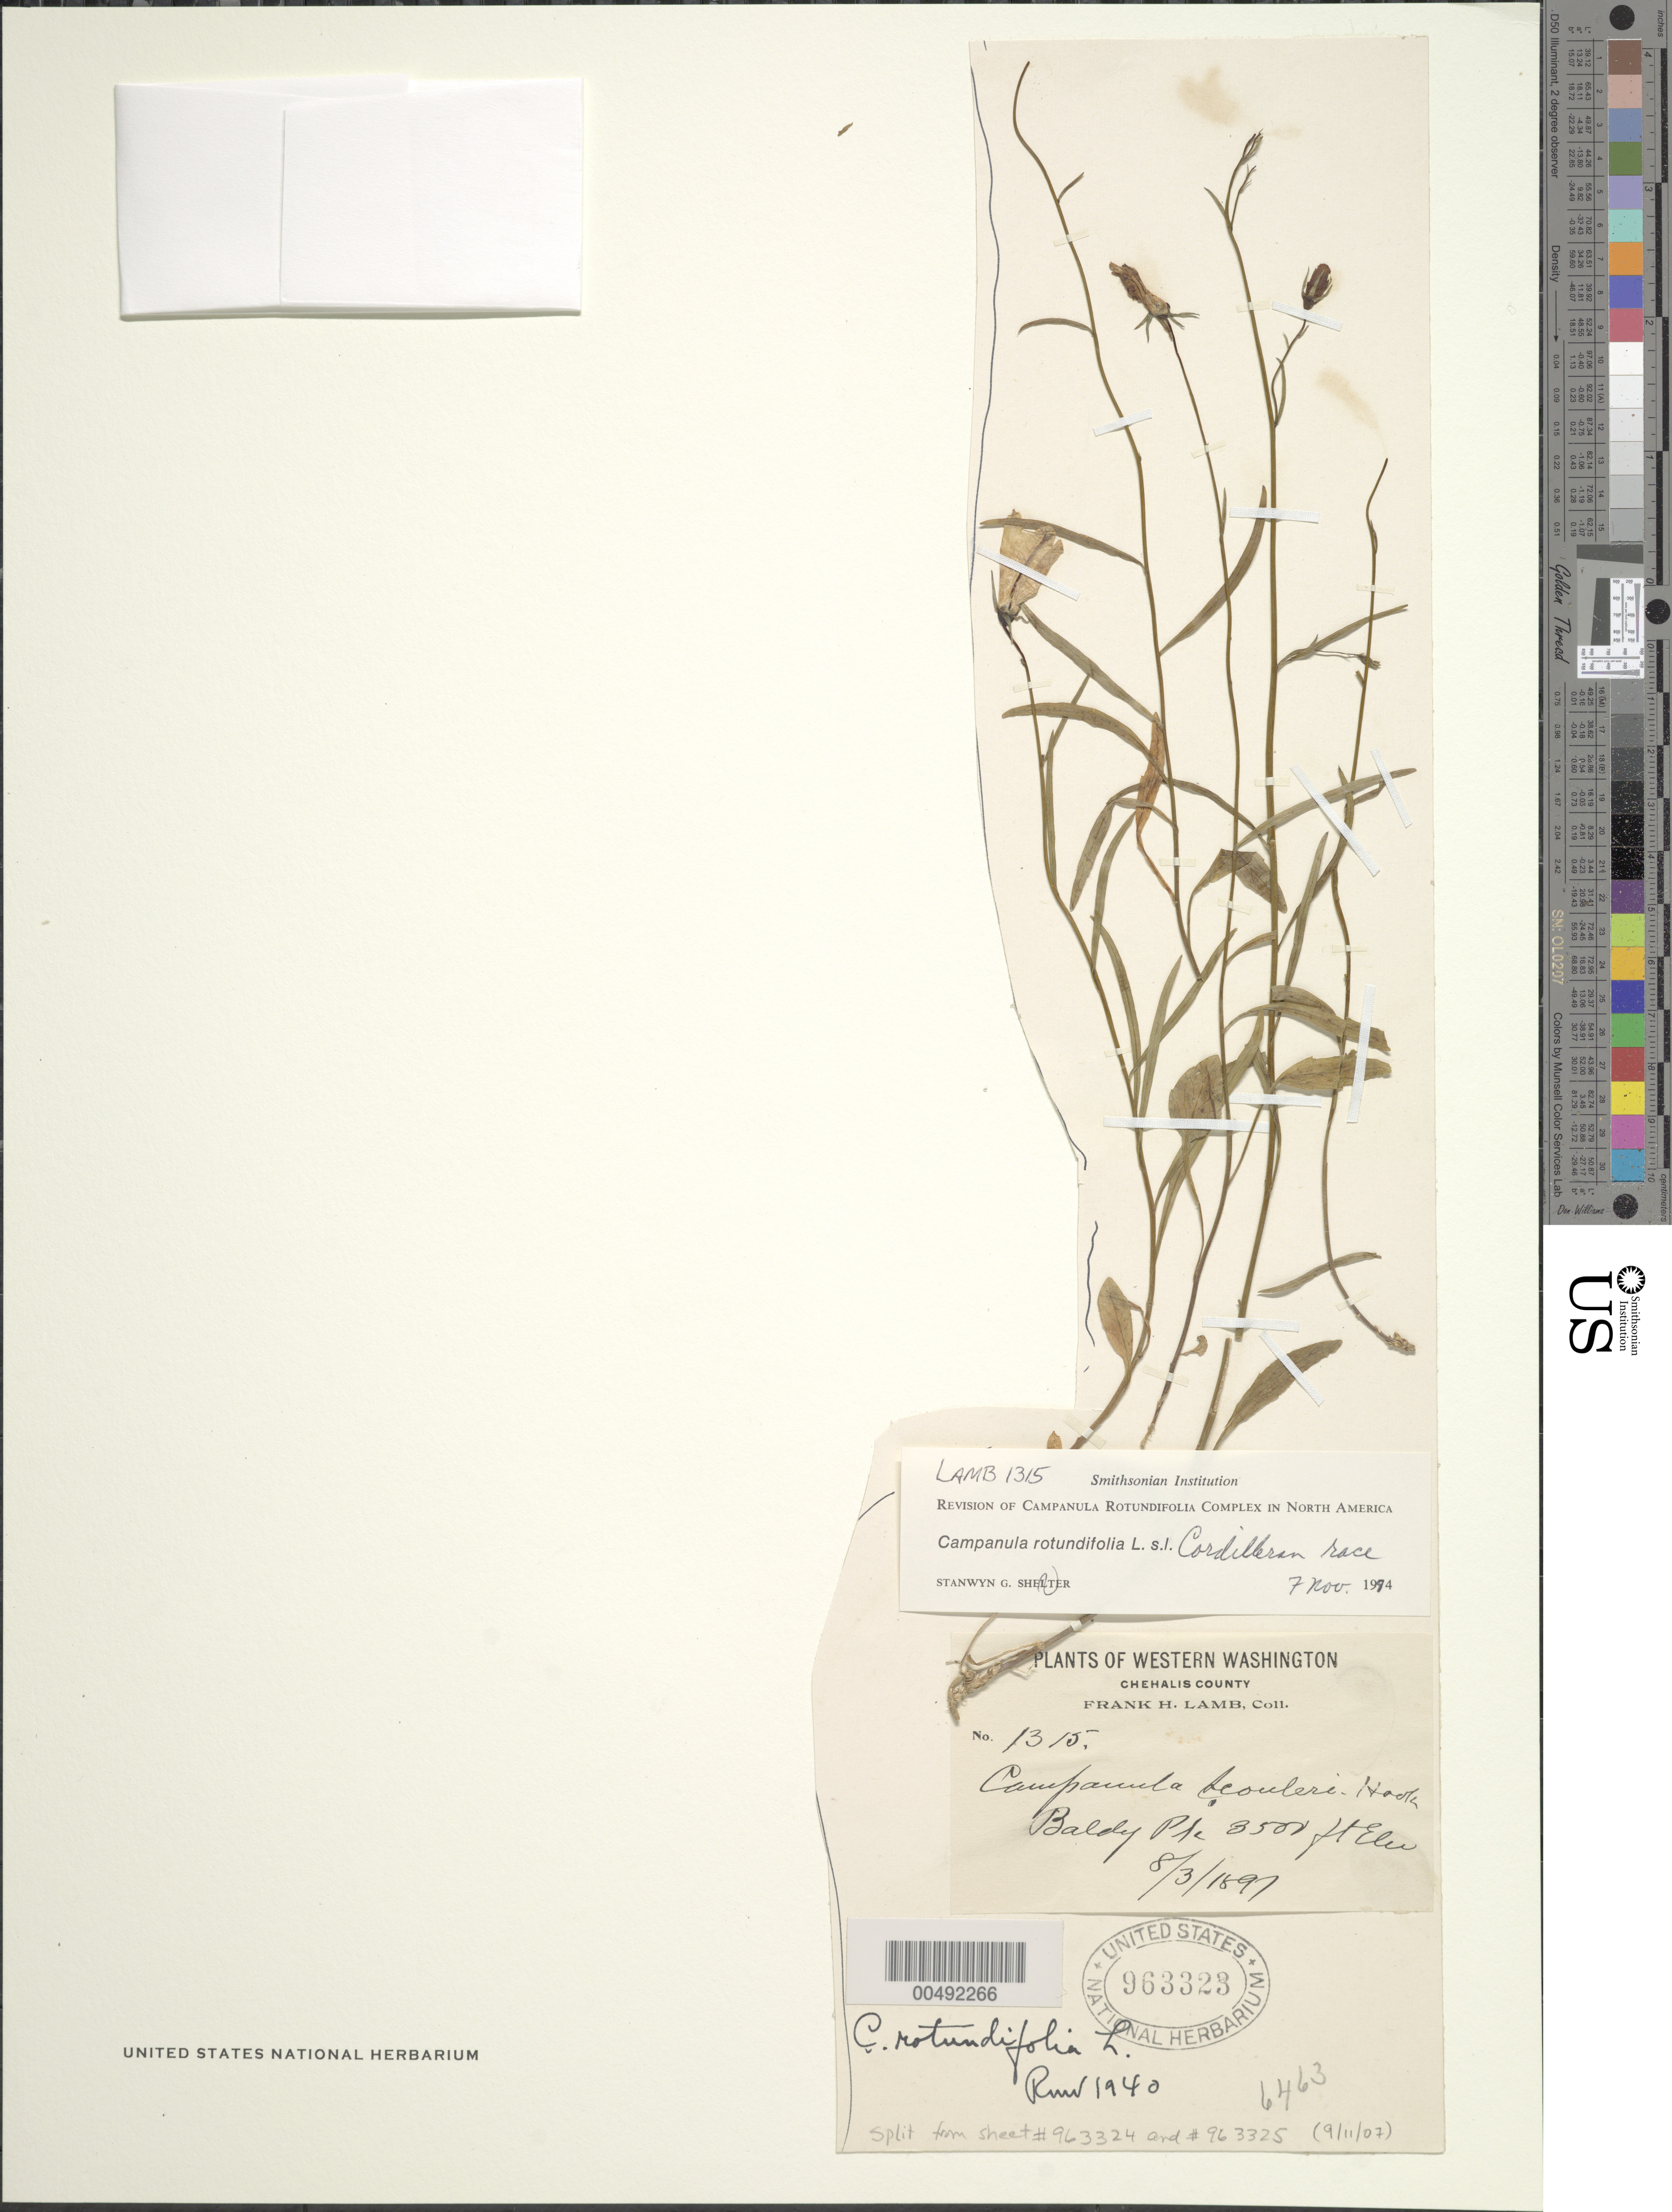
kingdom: Plantae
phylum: Tracheophyta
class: Magnoliopsida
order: Asterales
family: Campanulaceae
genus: Campanula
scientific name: Campanula rotundifolia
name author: L.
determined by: McVaugh, R.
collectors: F. H. Lamb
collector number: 1315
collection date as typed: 03 Aug 1897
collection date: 1897-08-03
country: United States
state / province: Washington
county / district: Grays Harbor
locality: Baldy Peak [Mount O'Neill].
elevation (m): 1067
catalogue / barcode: US 963323